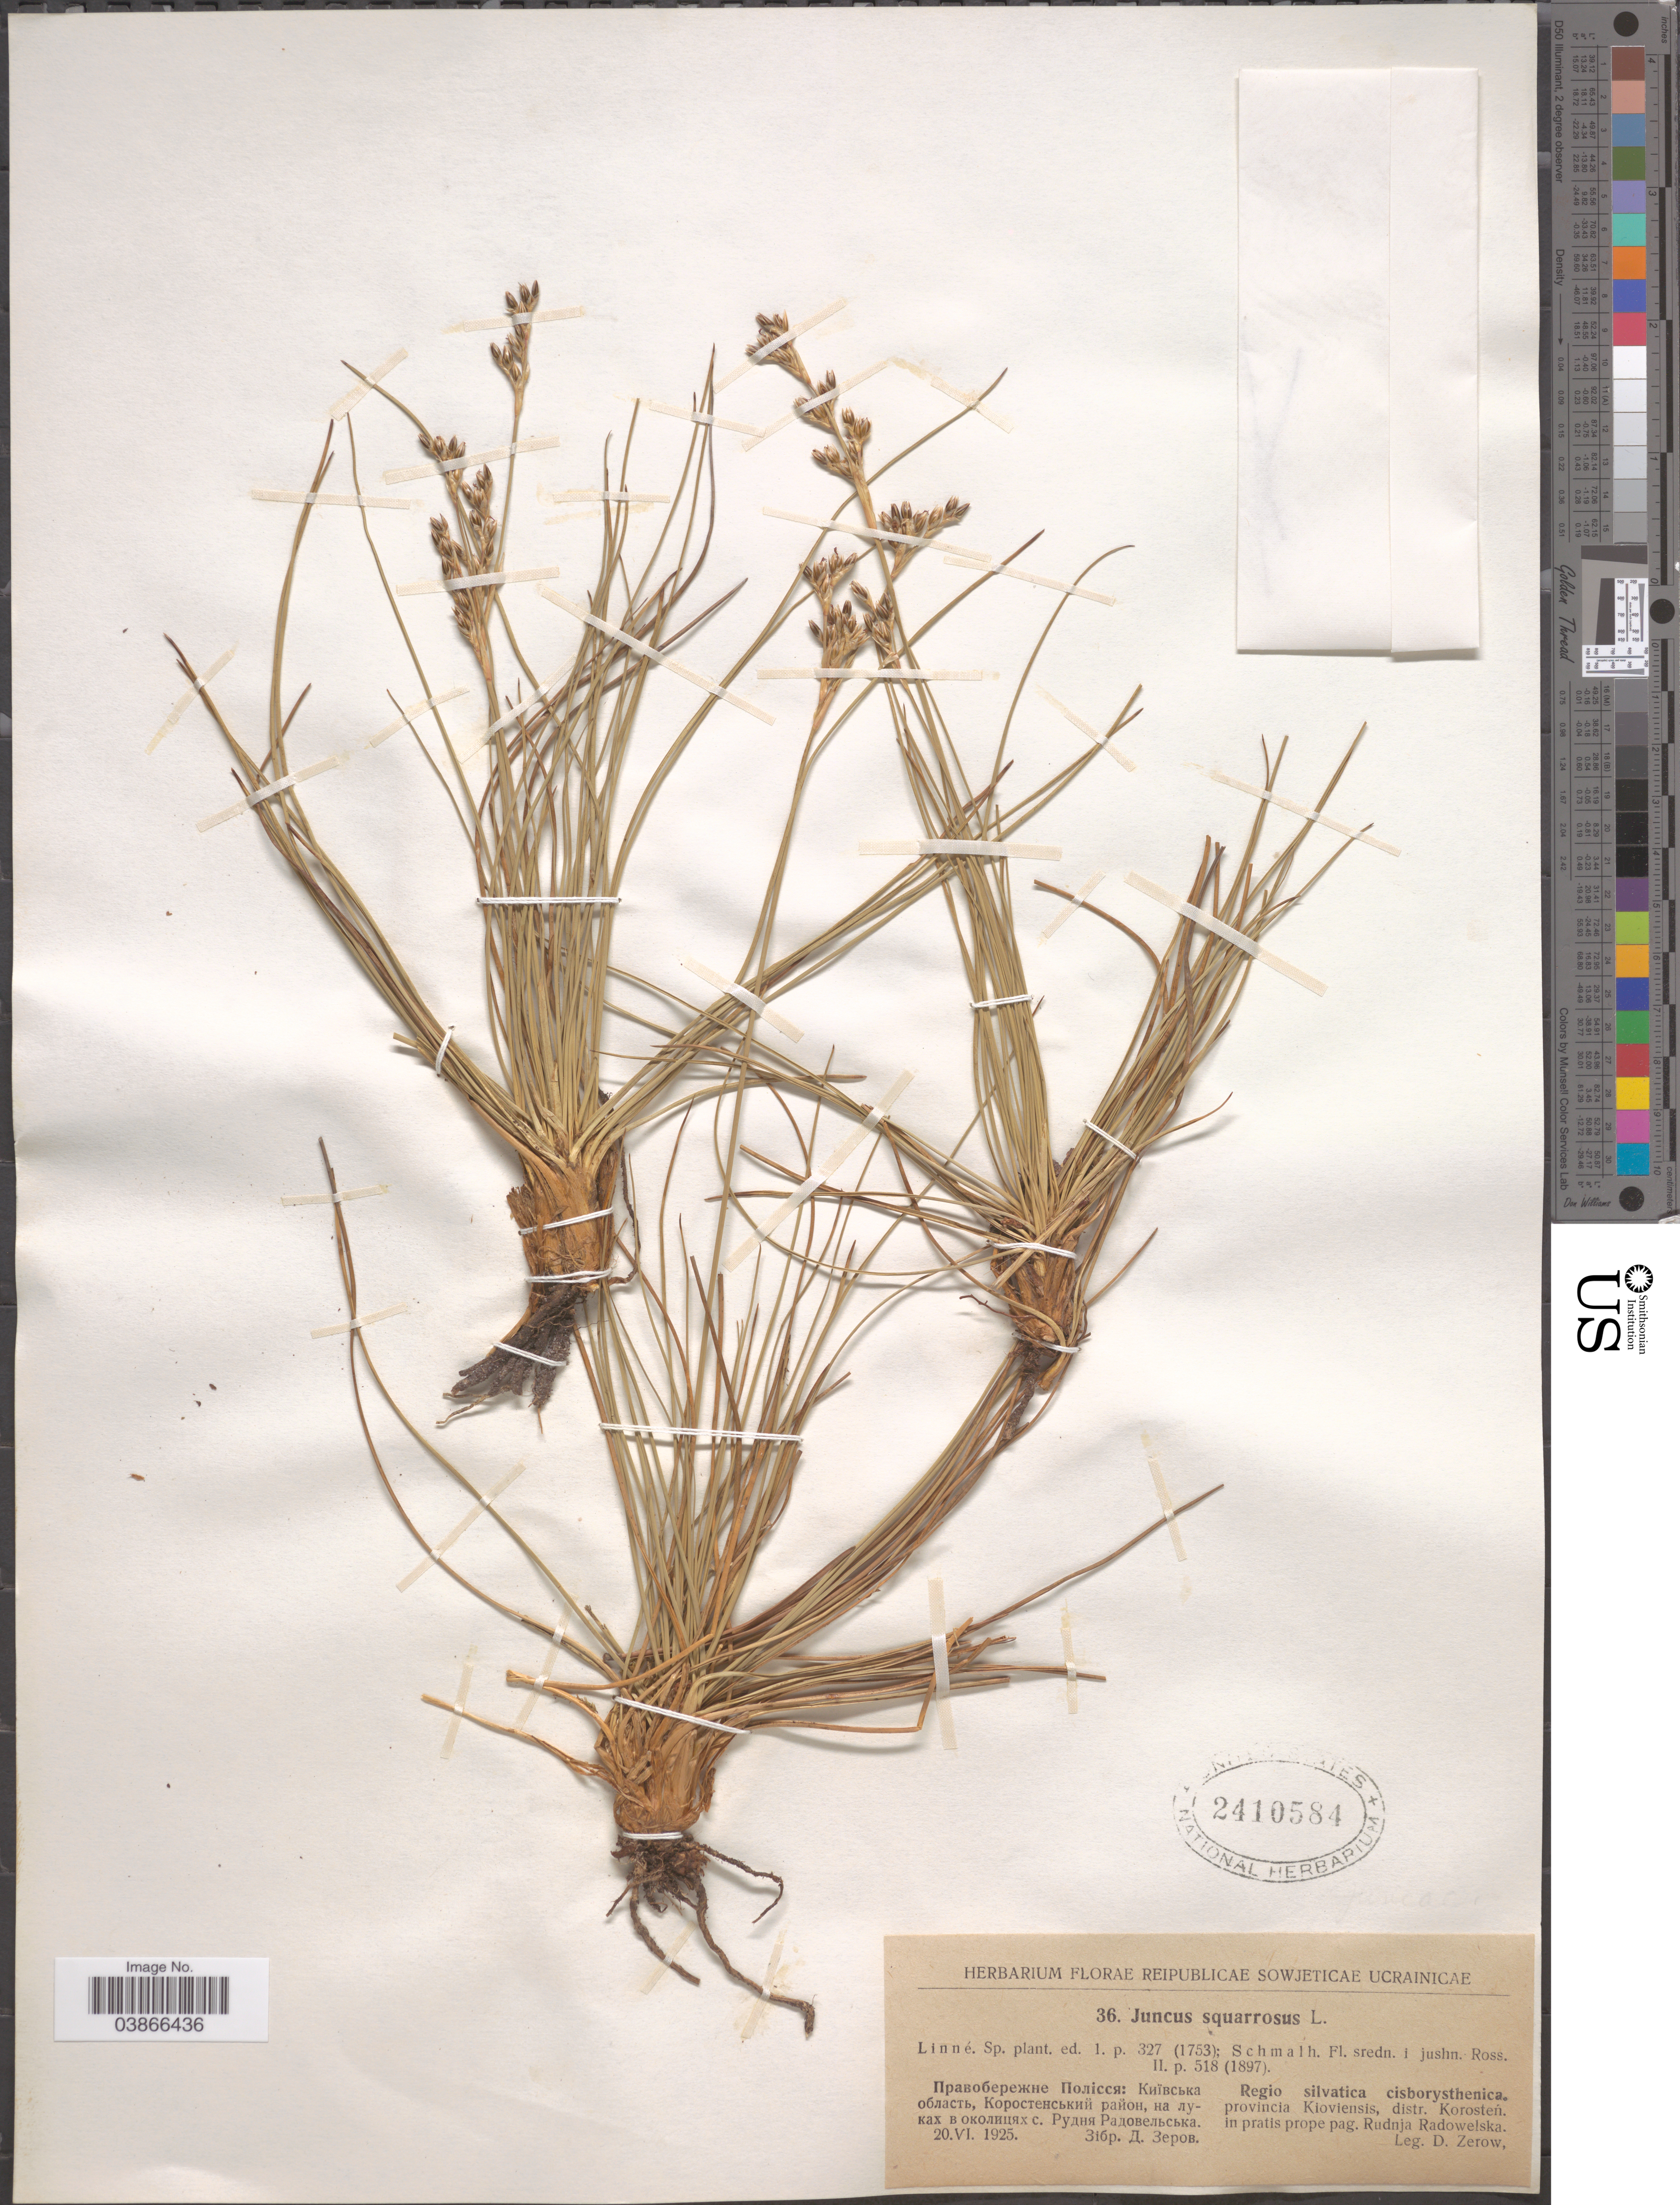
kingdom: Plantae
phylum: Tracheophyta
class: Liliopsida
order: Poales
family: Juncaceae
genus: Juncus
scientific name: Juncus squarrosus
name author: L.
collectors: D. Zerow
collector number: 36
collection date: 1925-06-20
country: Ukraine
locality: Regio silvatica cisborysthenica. provincia Kioviensis, distr. Korosteń. in pratis prope pag. Rudnja Radowelska.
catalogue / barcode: US 2410584